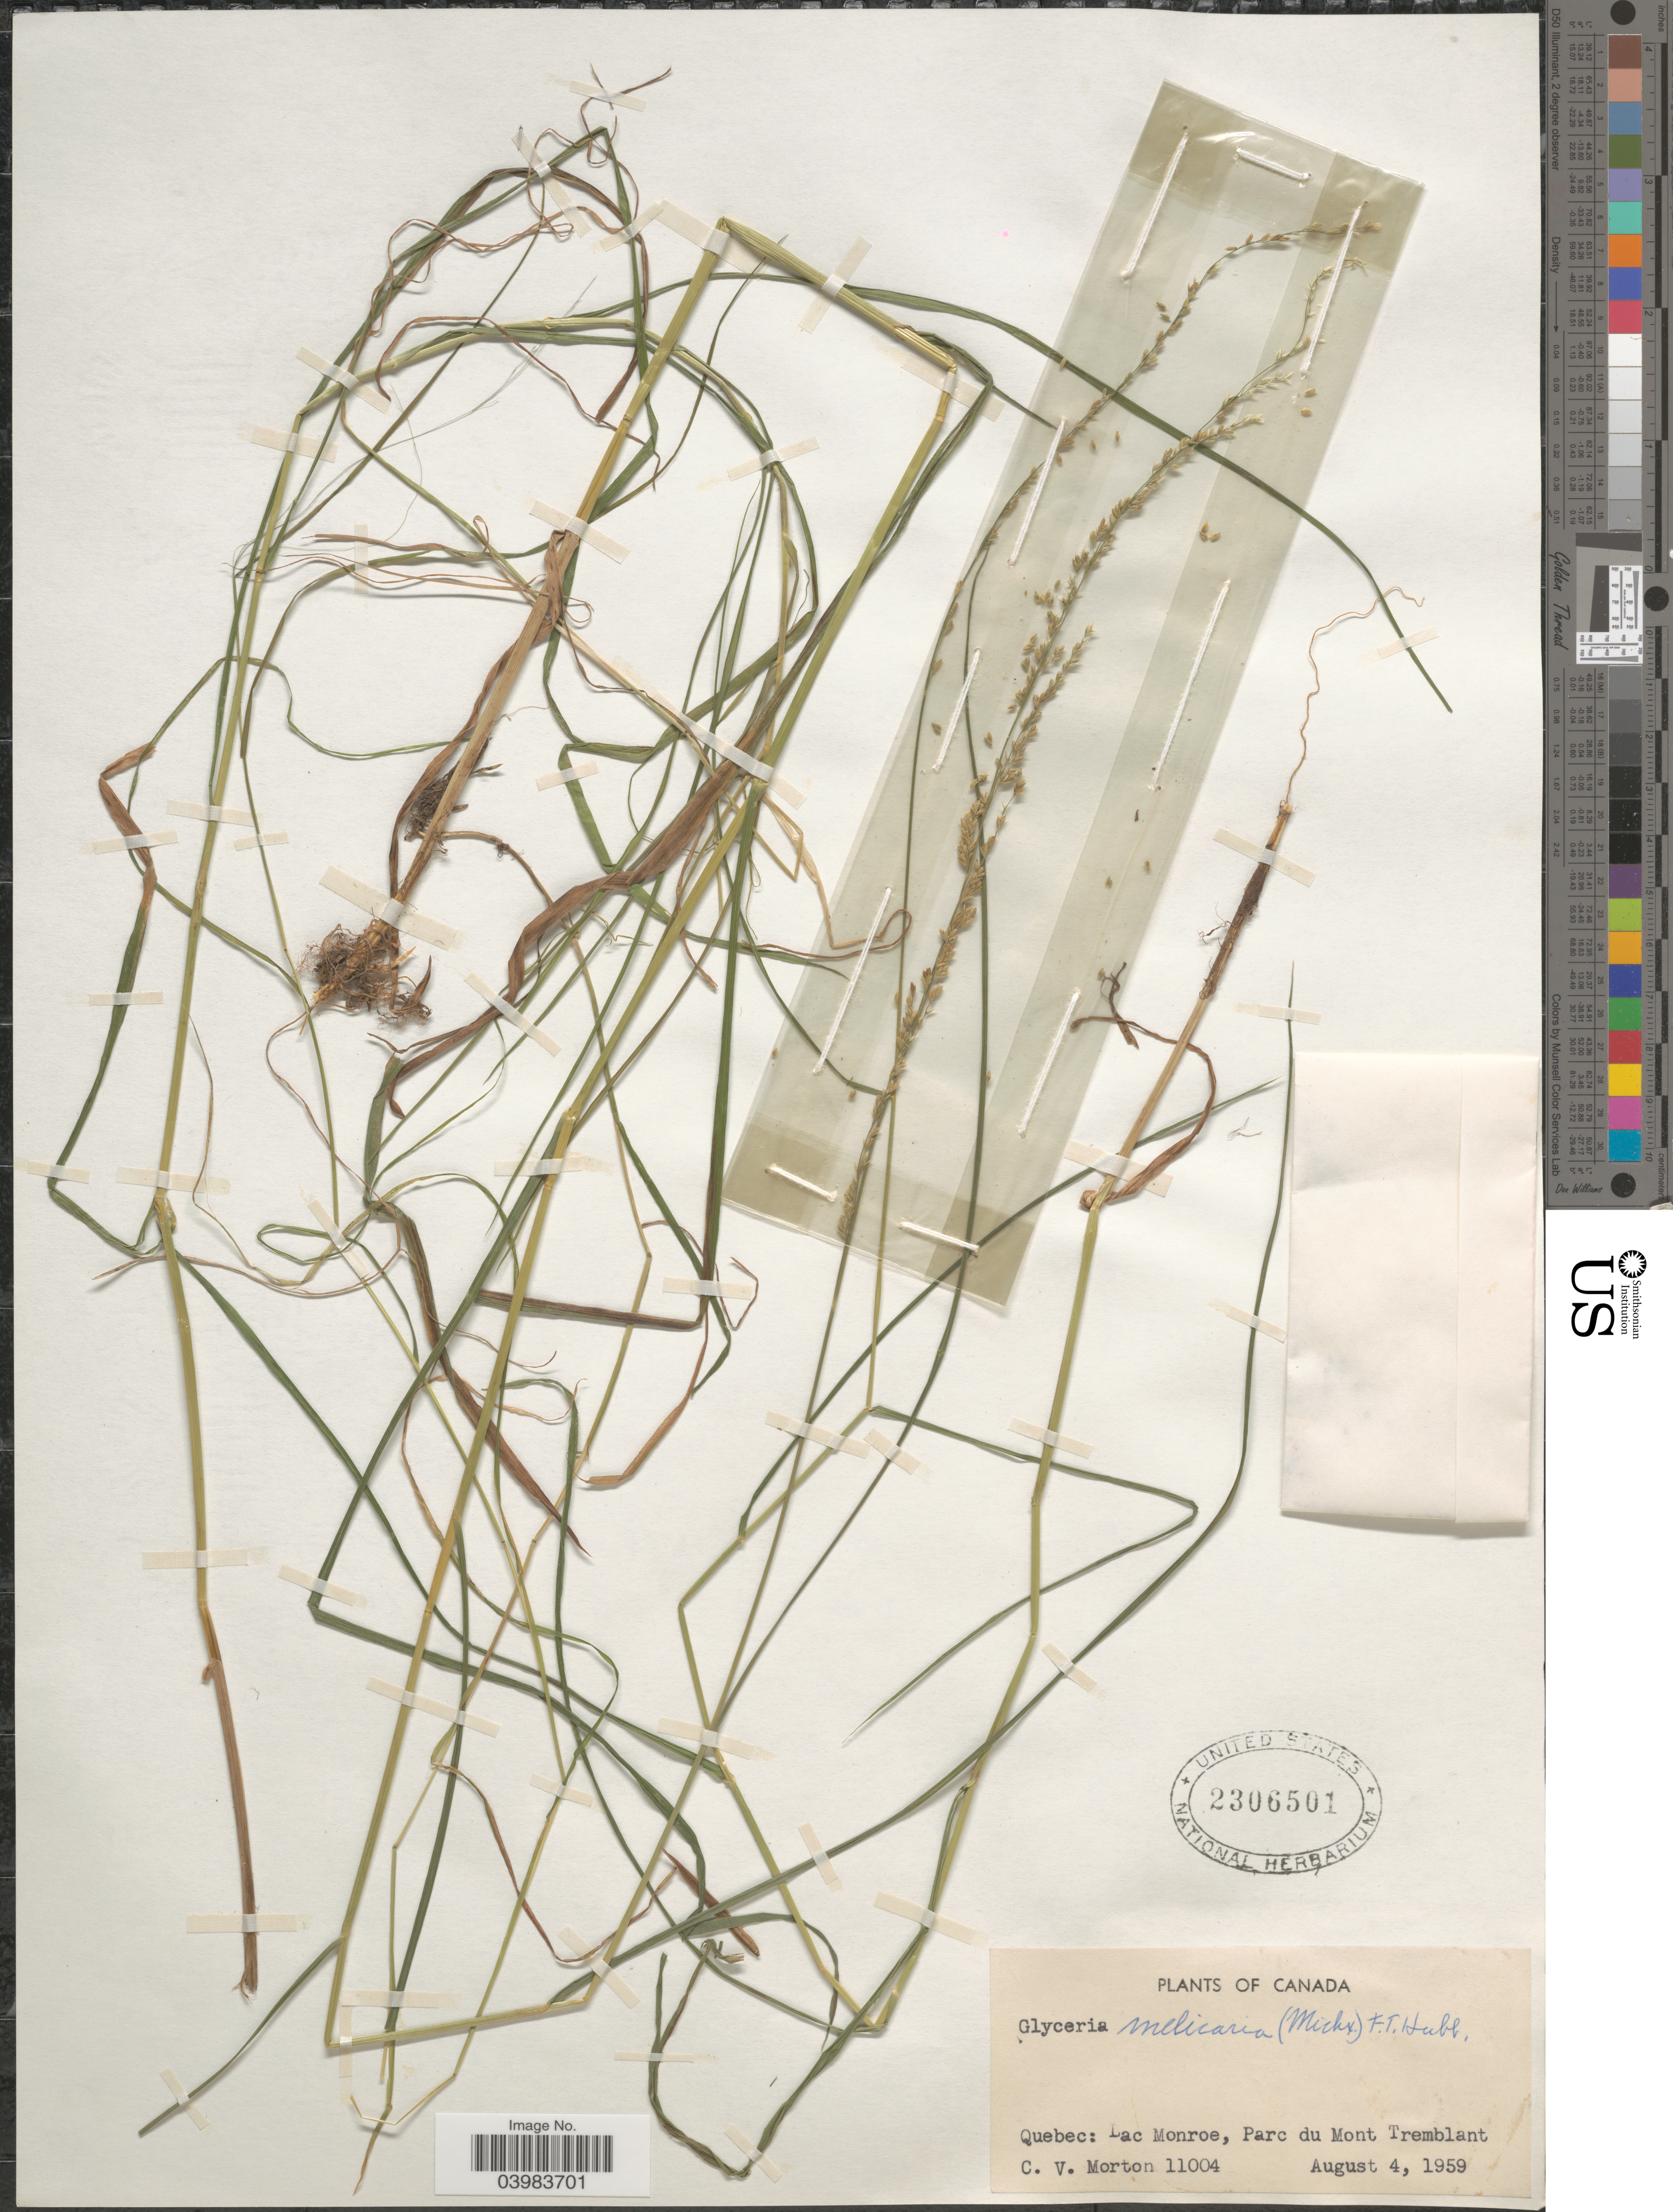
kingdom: Plantae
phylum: Tracheophyta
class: Liliopsida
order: Poales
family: Poaceae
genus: Glyceria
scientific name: Glyceria melicaria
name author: (Michx.) F.T. Hubb.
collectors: C. V. Morton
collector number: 11004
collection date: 1959-08-04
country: Canada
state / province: Quebec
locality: Lac Monroe, Parc du Mont Tremblant.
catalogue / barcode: US 2306501